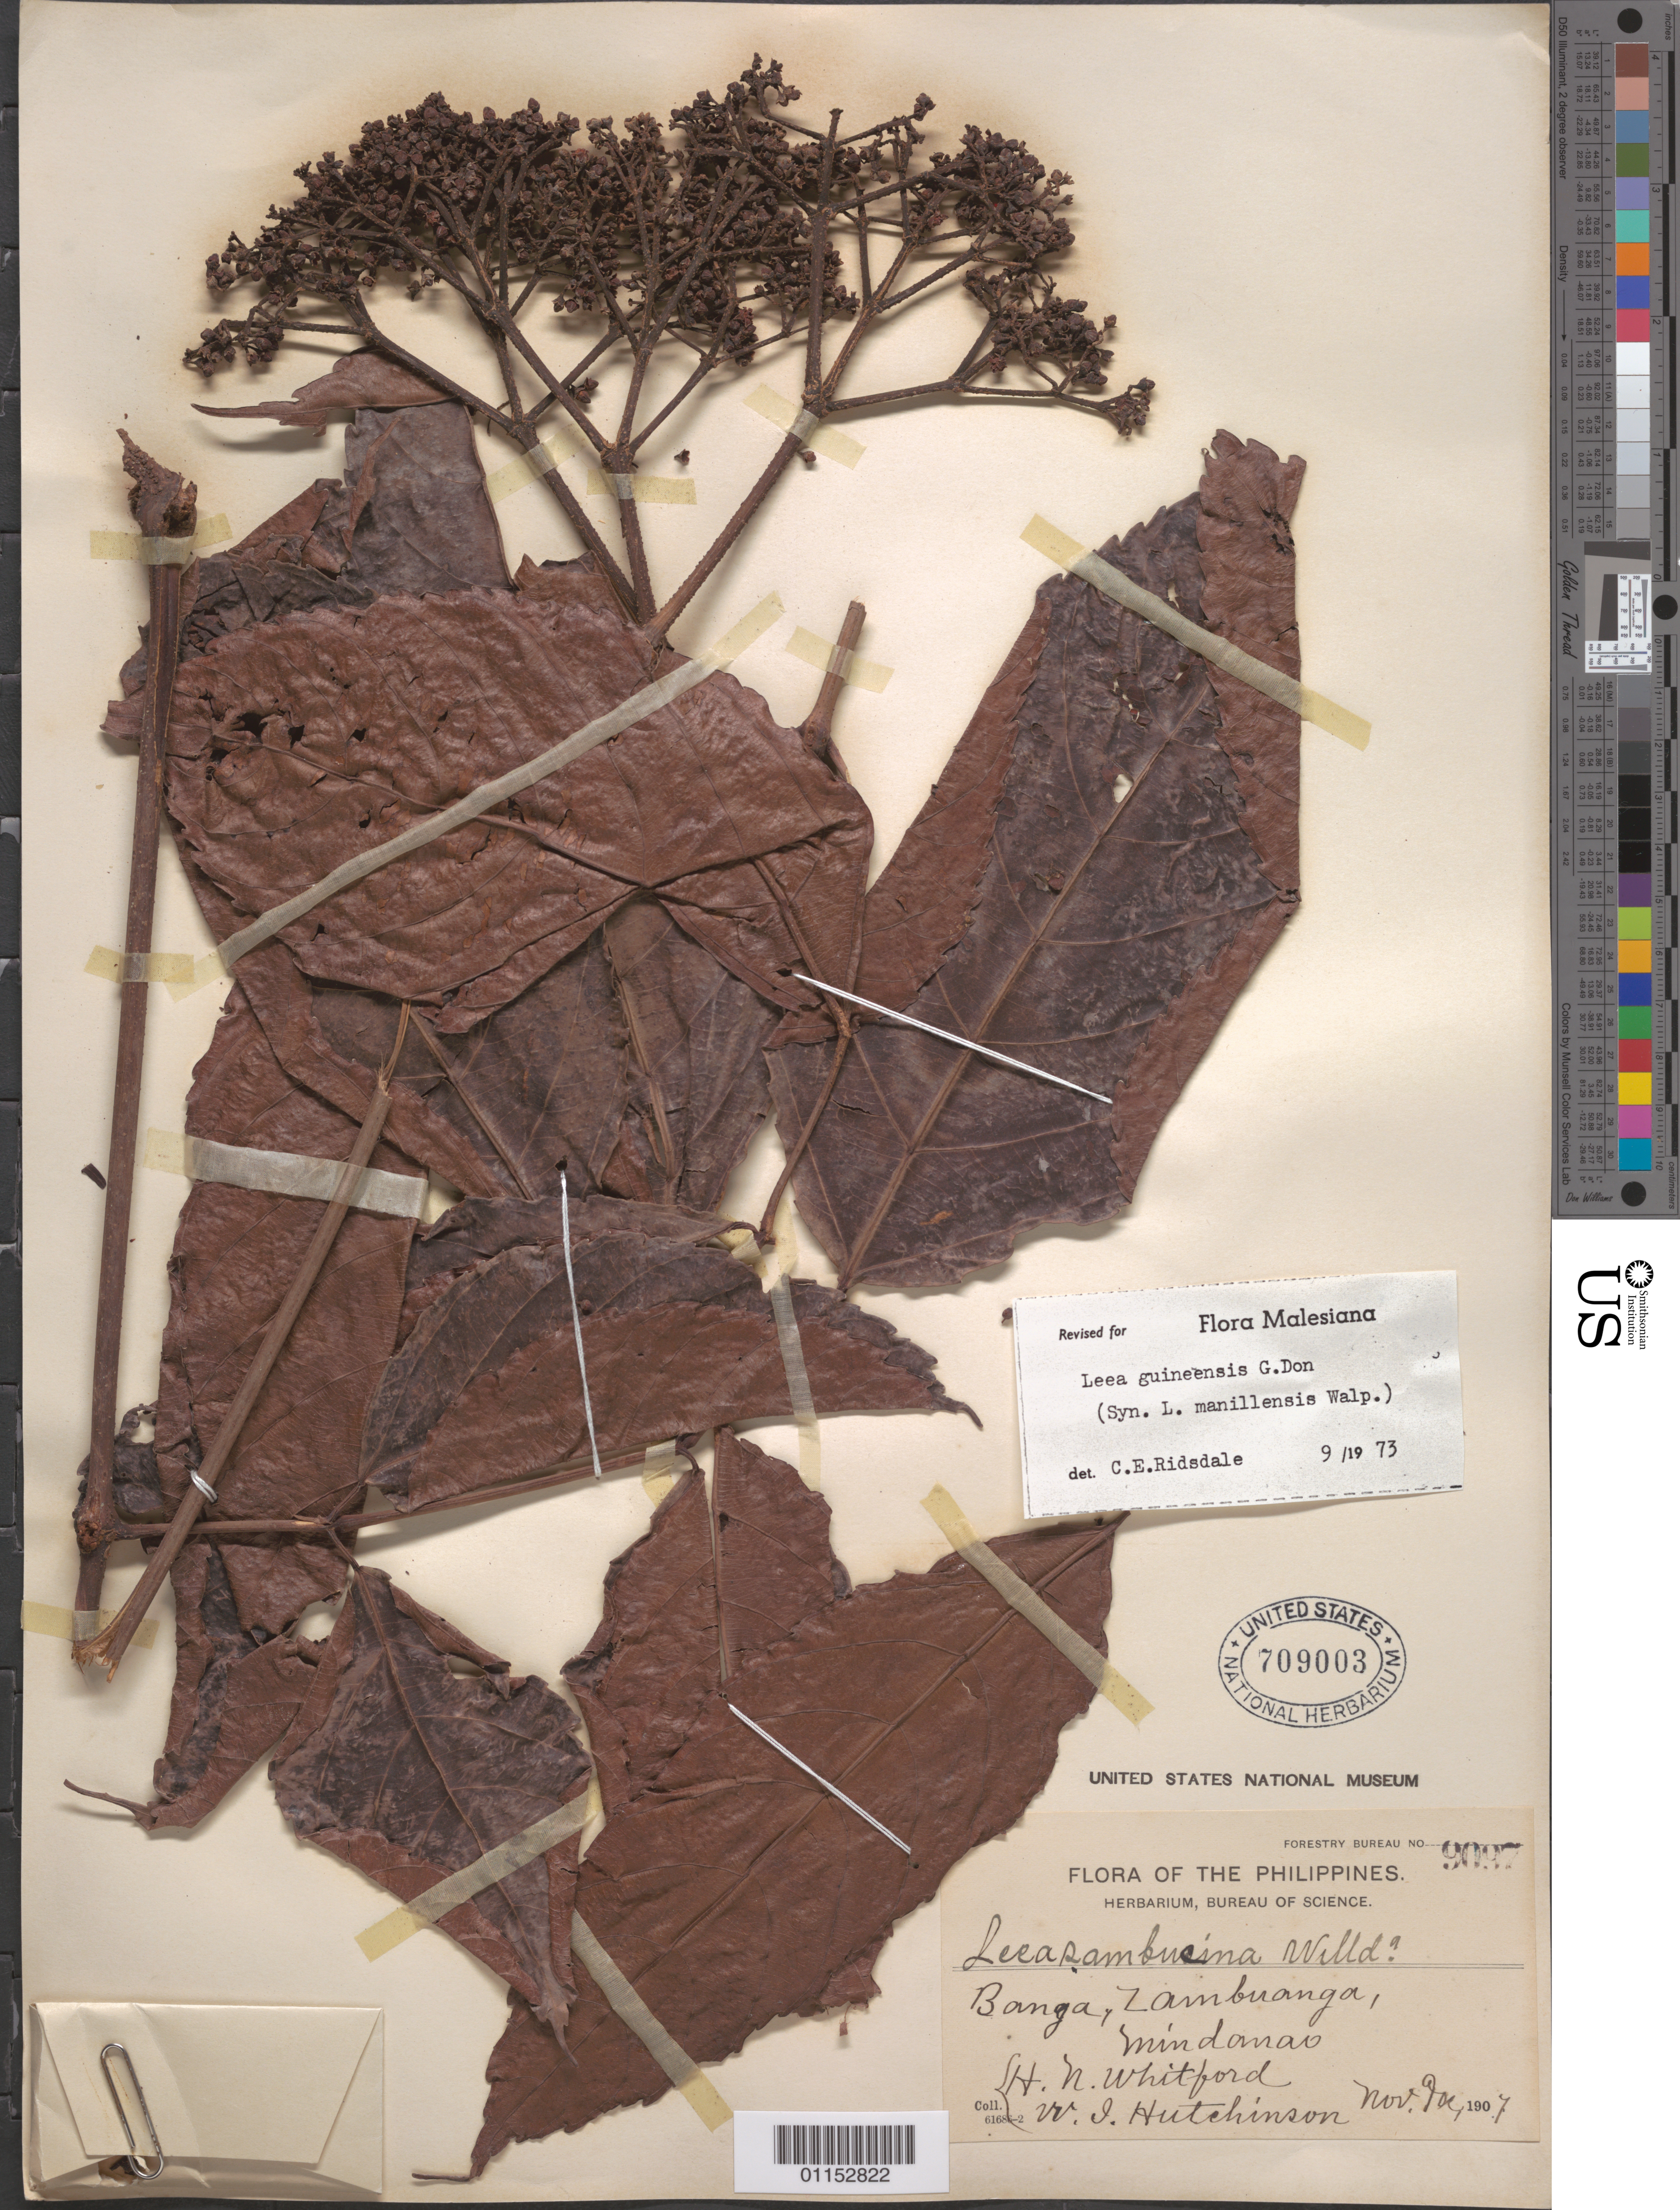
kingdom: Plantae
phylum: Tracheophyta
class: Magnoliopsida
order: Vitales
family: Vitaceae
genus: Leea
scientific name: Leea guineensis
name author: G. Don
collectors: H. N. Whitford & W. I. Hutchinson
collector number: Forestry Bureau 9097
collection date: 1907-11-09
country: Philippines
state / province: Zamboanga Peninsula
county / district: Zamboanga del Sur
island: Mindanao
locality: Banga.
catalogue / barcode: US 709003